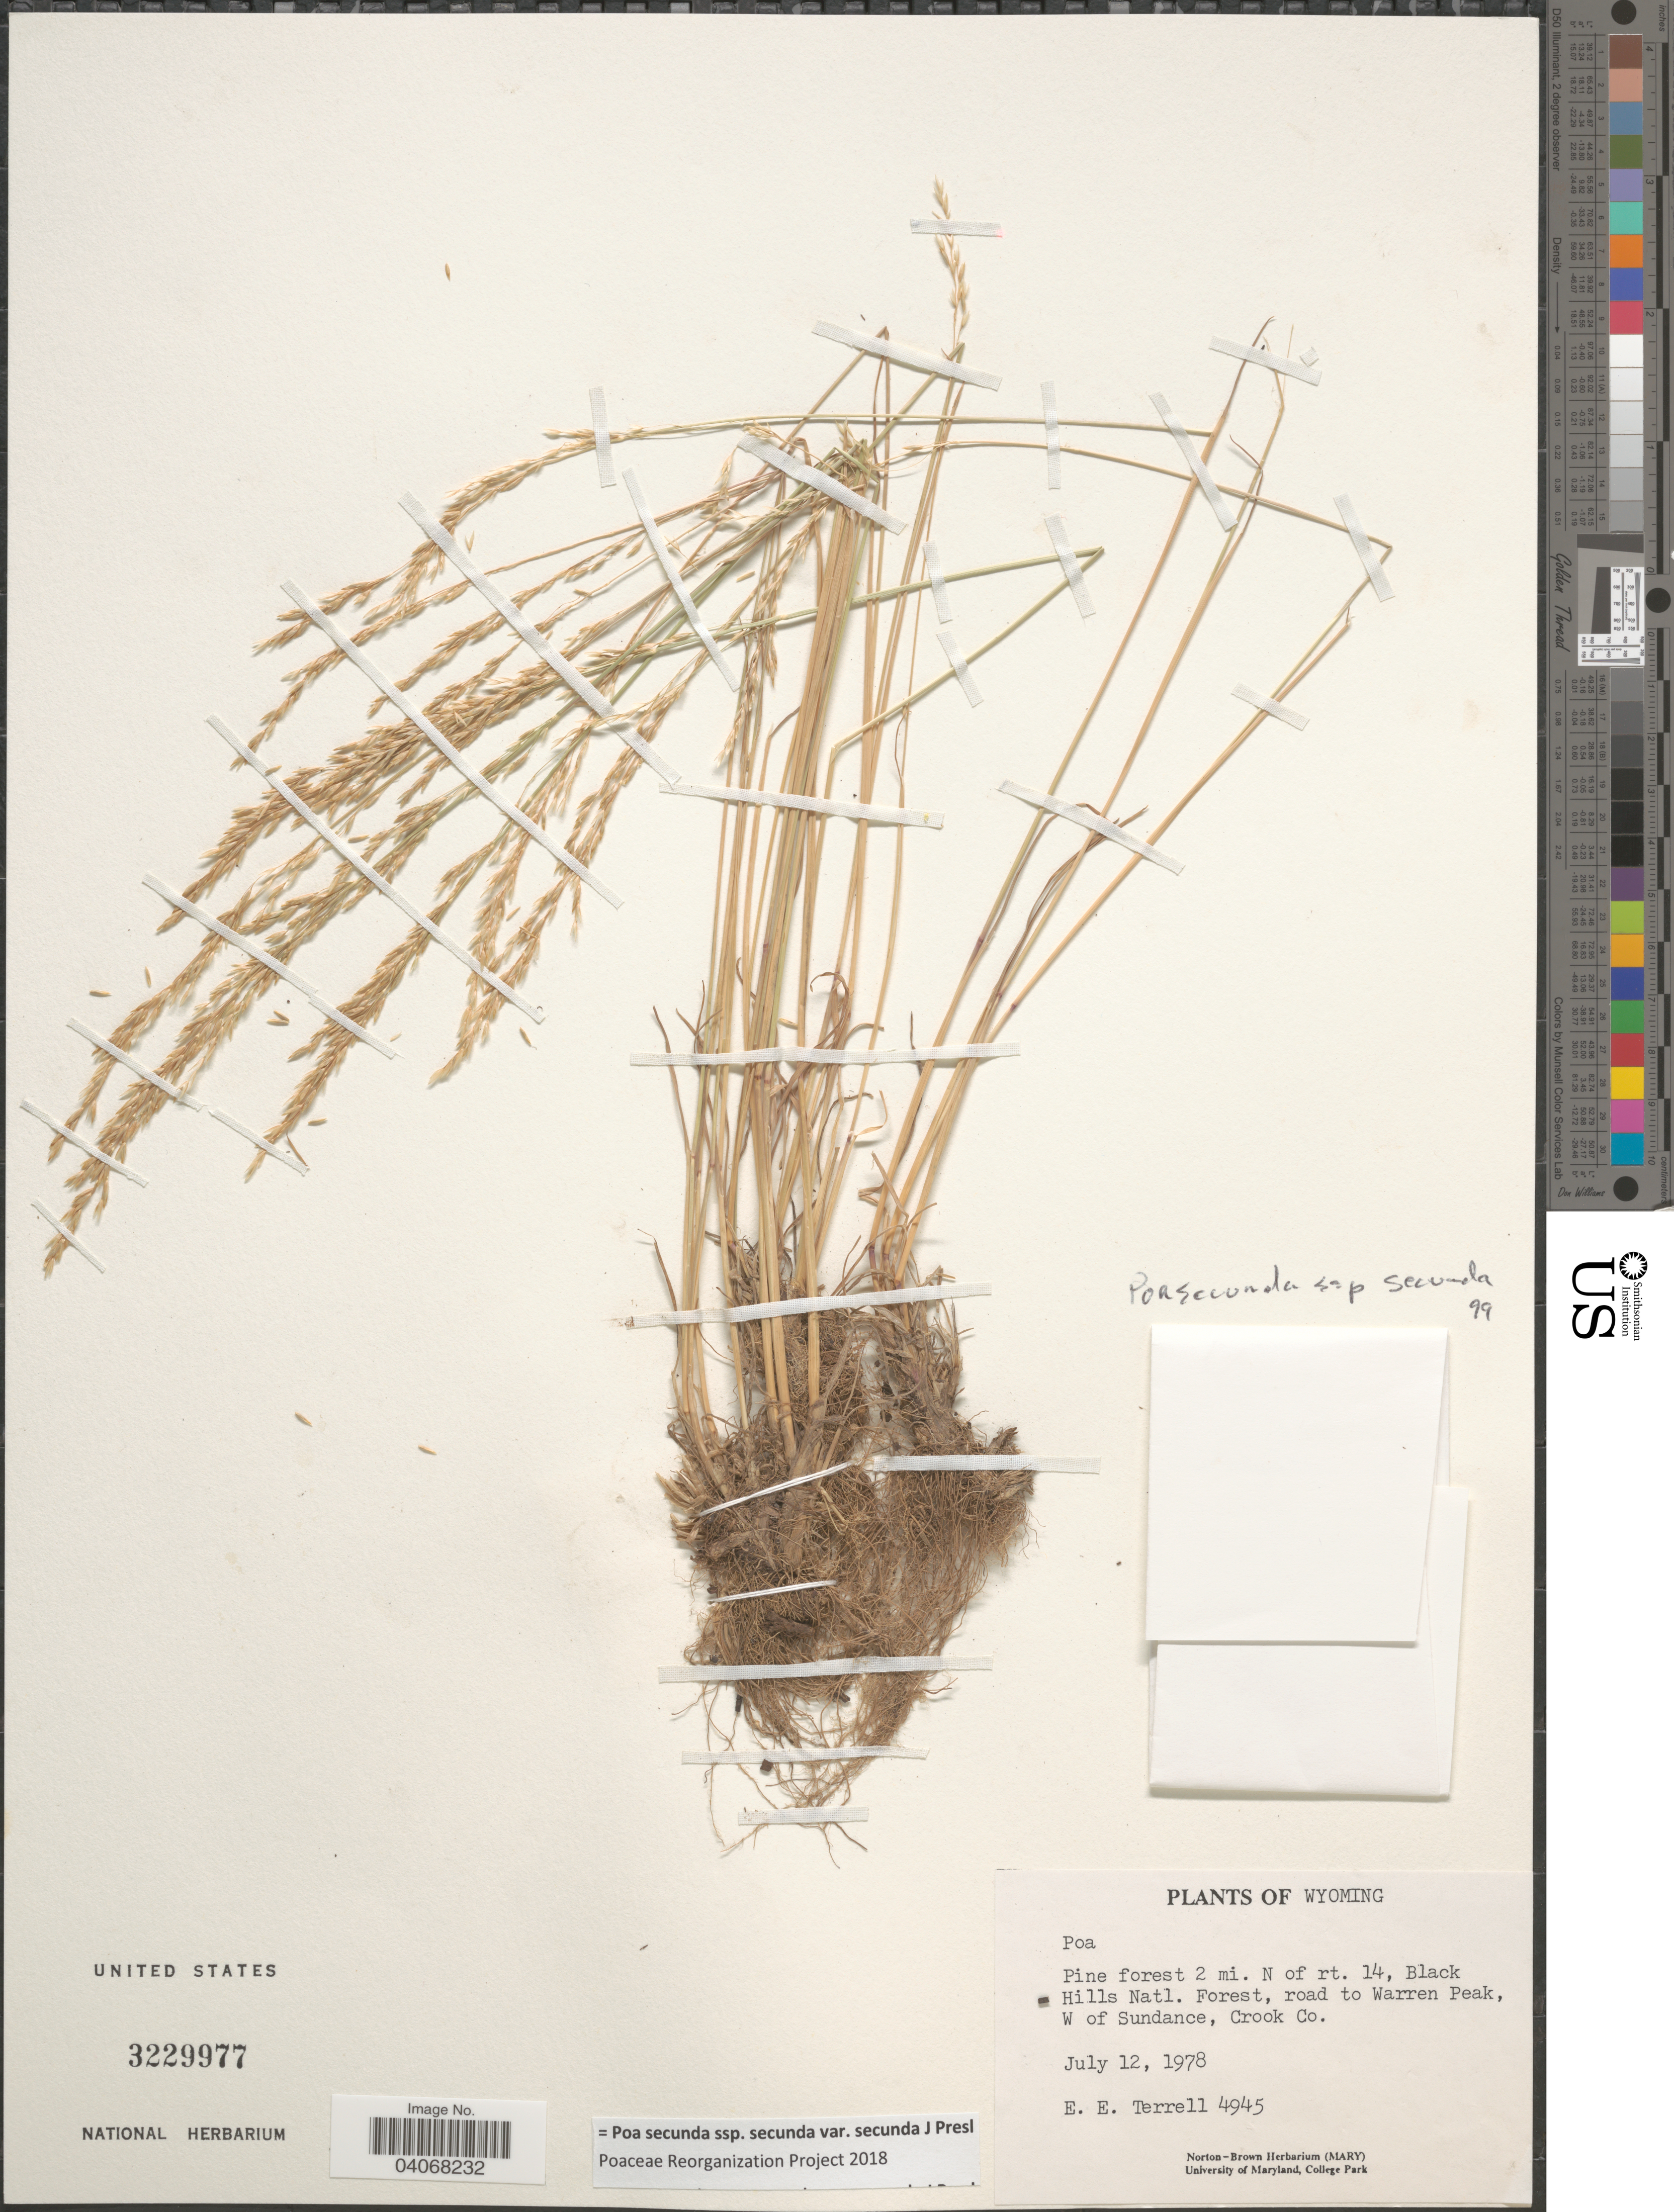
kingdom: Plantae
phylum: Tracheophyta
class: Liliopsida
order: Poales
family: Poaceae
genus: Poa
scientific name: Poa secunda subsp. secunda var. secunda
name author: J. Presl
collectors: E. E. Terrell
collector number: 4945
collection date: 1978-07-12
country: United States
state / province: Wyoming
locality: Pine forest 2 mi. N. of rt. 14, Black Hills Natl. Forest, road to Warren Peak, W of Sundance, Crook Co.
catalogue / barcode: US 3229977